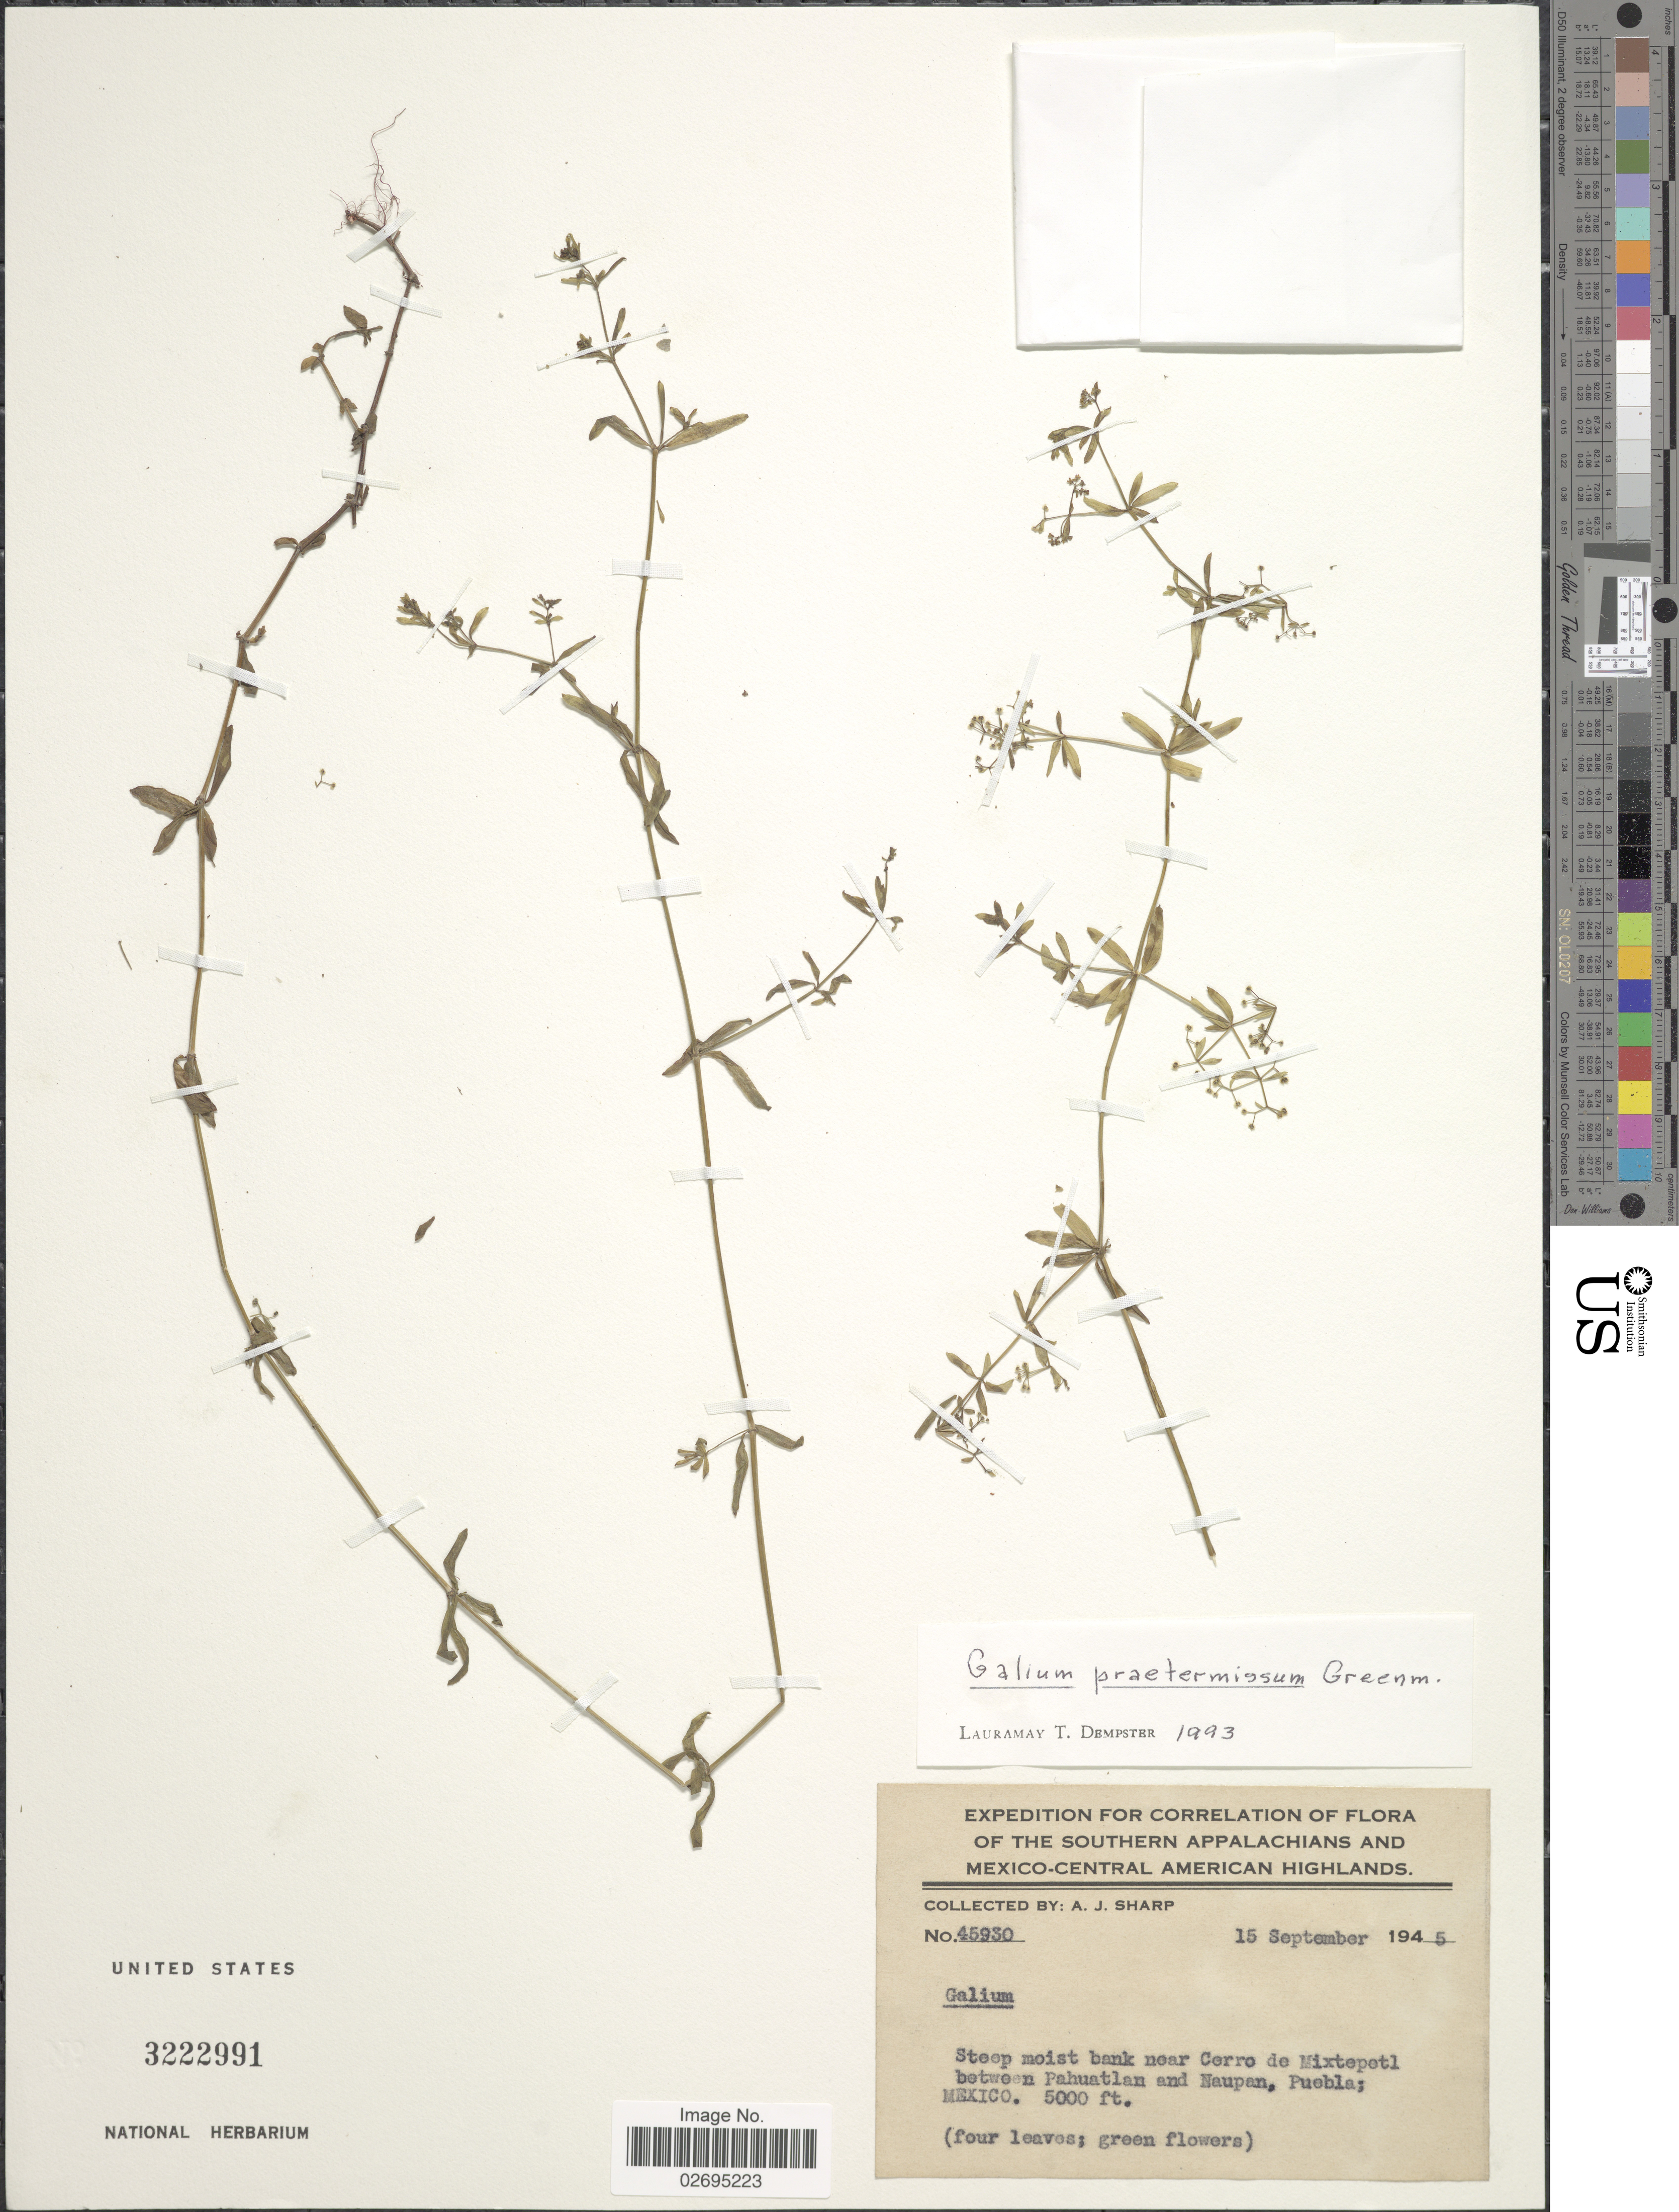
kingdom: Plantae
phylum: Tracheophyta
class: Magnoliopsida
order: Gentianales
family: Rubiaceae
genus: Galium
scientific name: Galium praetermissum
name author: Greenm.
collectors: A. J. Sharp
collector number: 45930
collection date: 1945-09-15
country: Mexico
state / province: Puebla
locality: Southern Appalachian and Mexico-Central American Highlands. near Cerro de Mixtepetl between Pahuatlan and Naupan.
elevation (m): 1524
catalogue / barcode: US 3222991